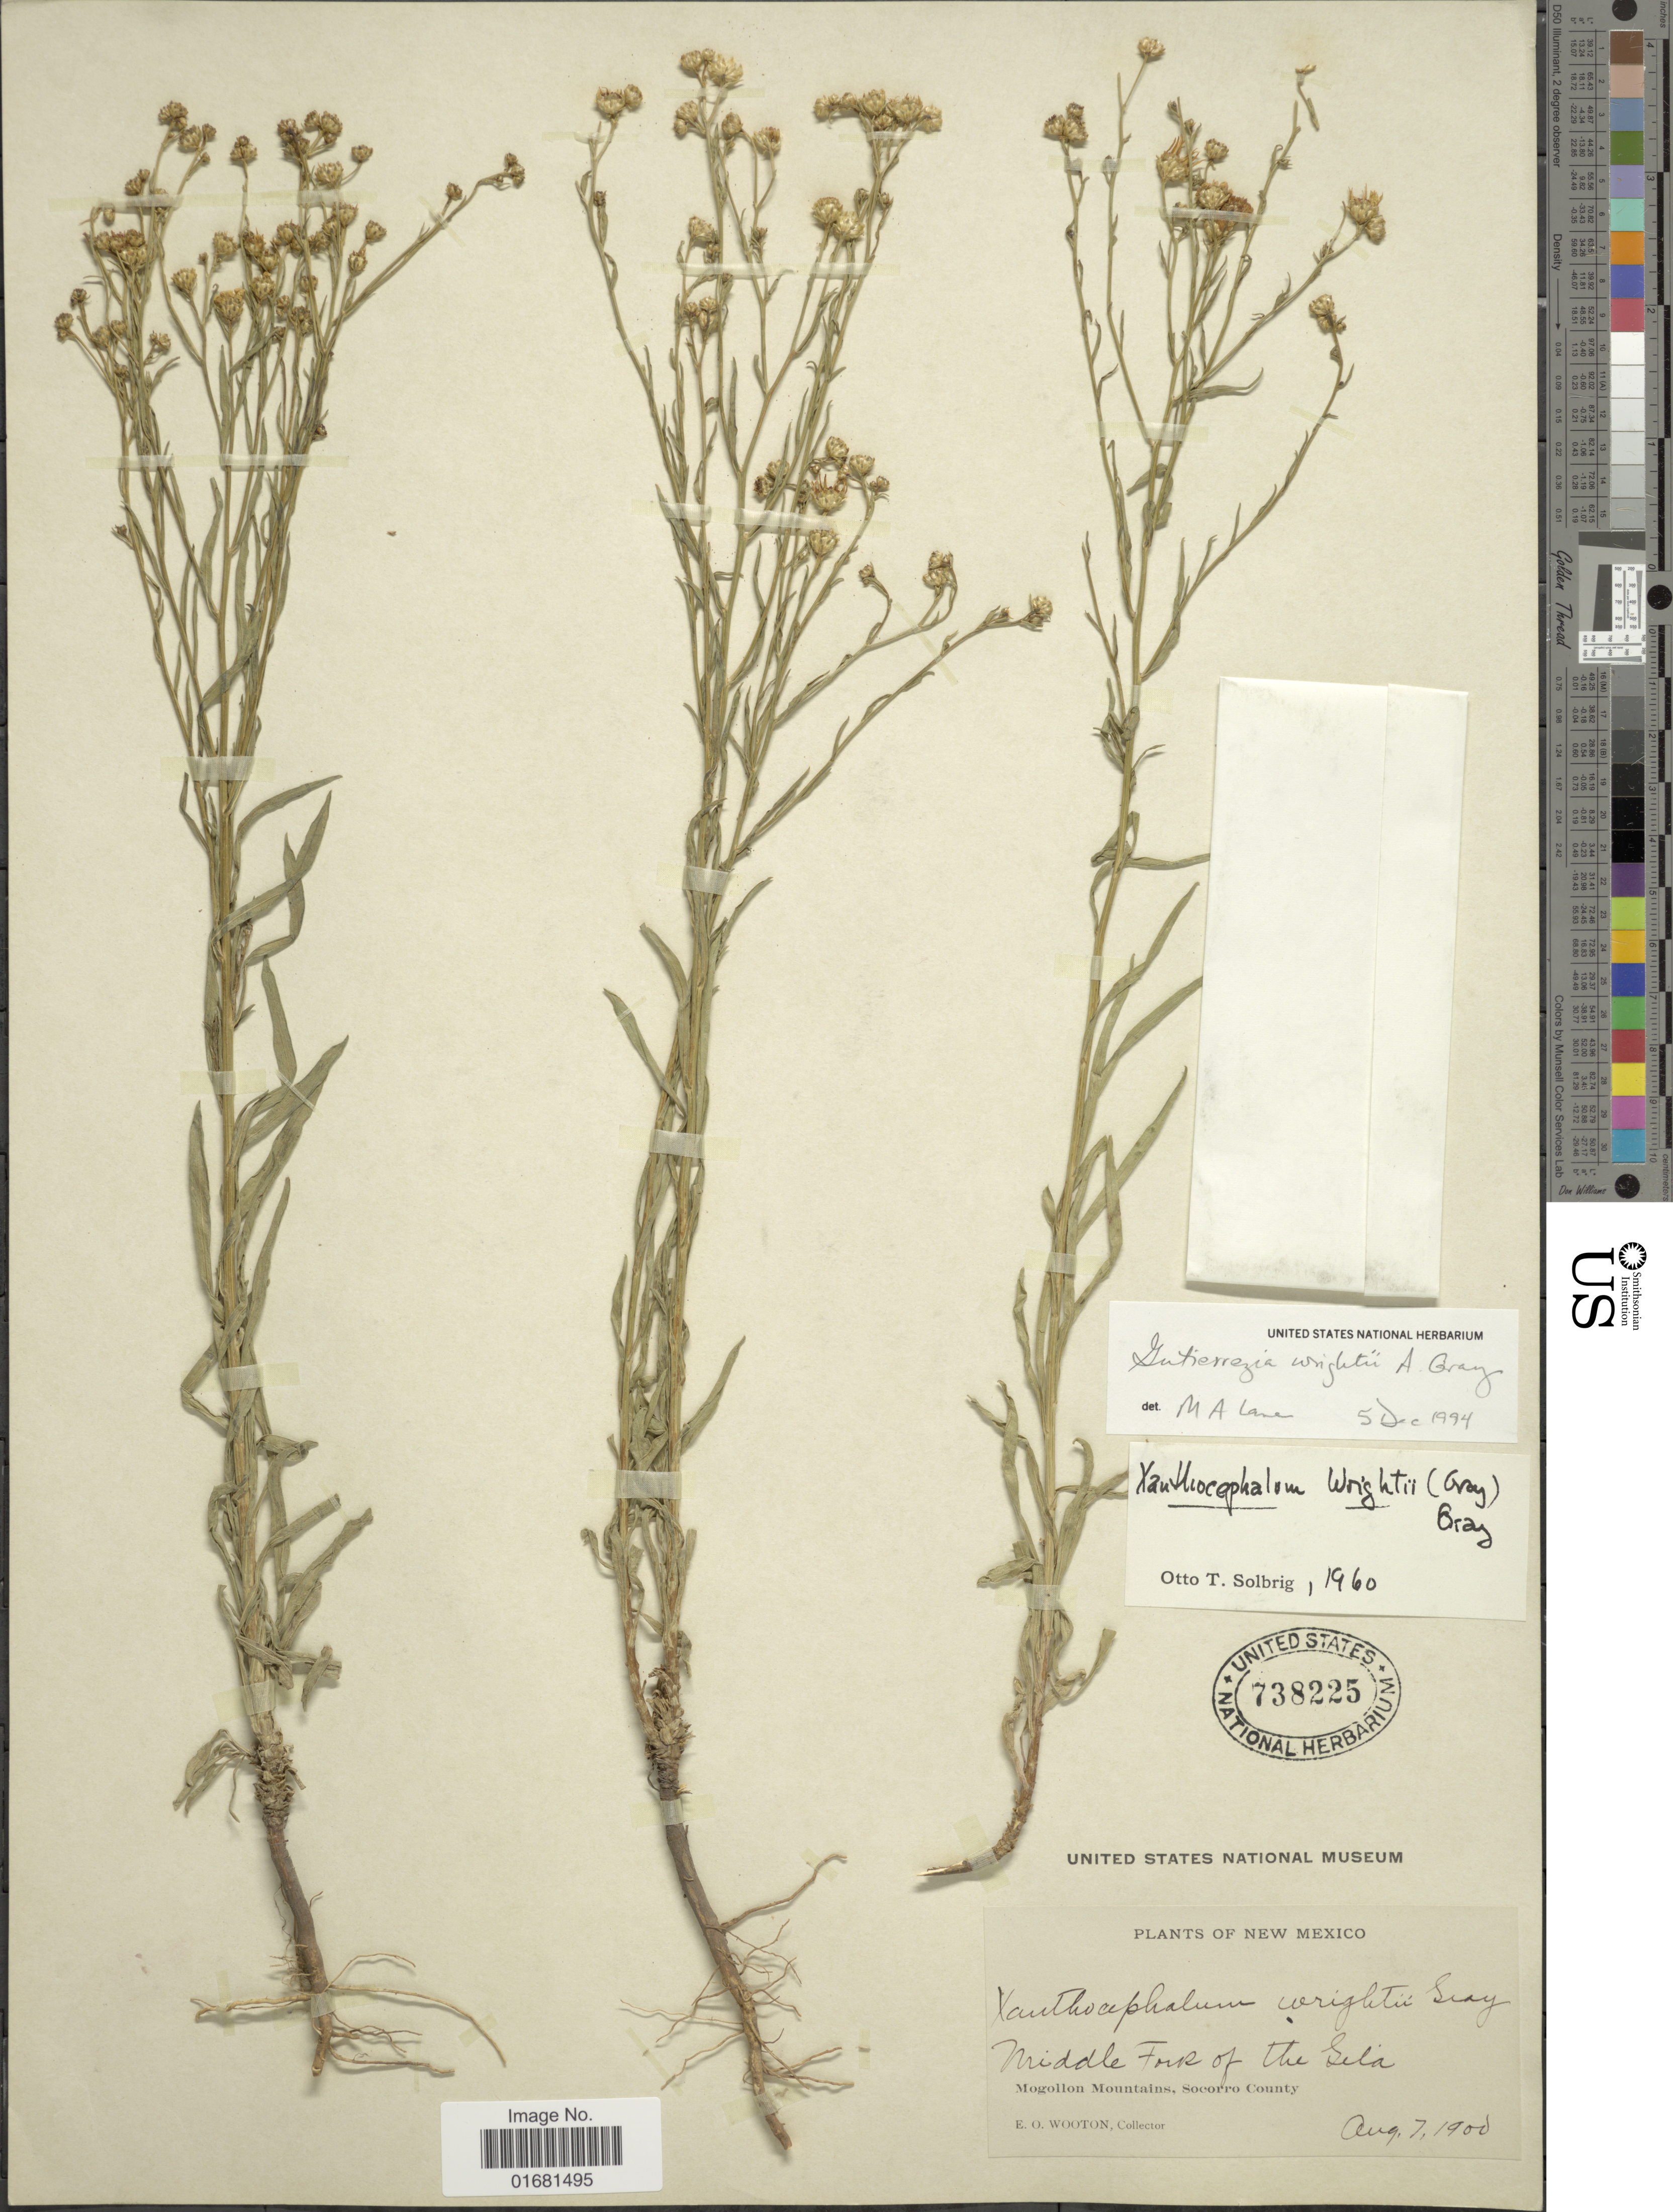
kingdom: Plantae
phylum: Tracheophyta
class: Magnoliopsida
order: Asterales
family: Asteraceae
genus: Gutierrezia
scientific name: Gutierrezia wrightii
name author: A. Gray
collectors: E. O. Wooton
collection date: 1900-08-07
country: United States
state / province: New Mexico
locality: New Mexico. Middle Foir of the Sela. Mogollon Mountains, Socorro County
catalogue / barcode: US 738225